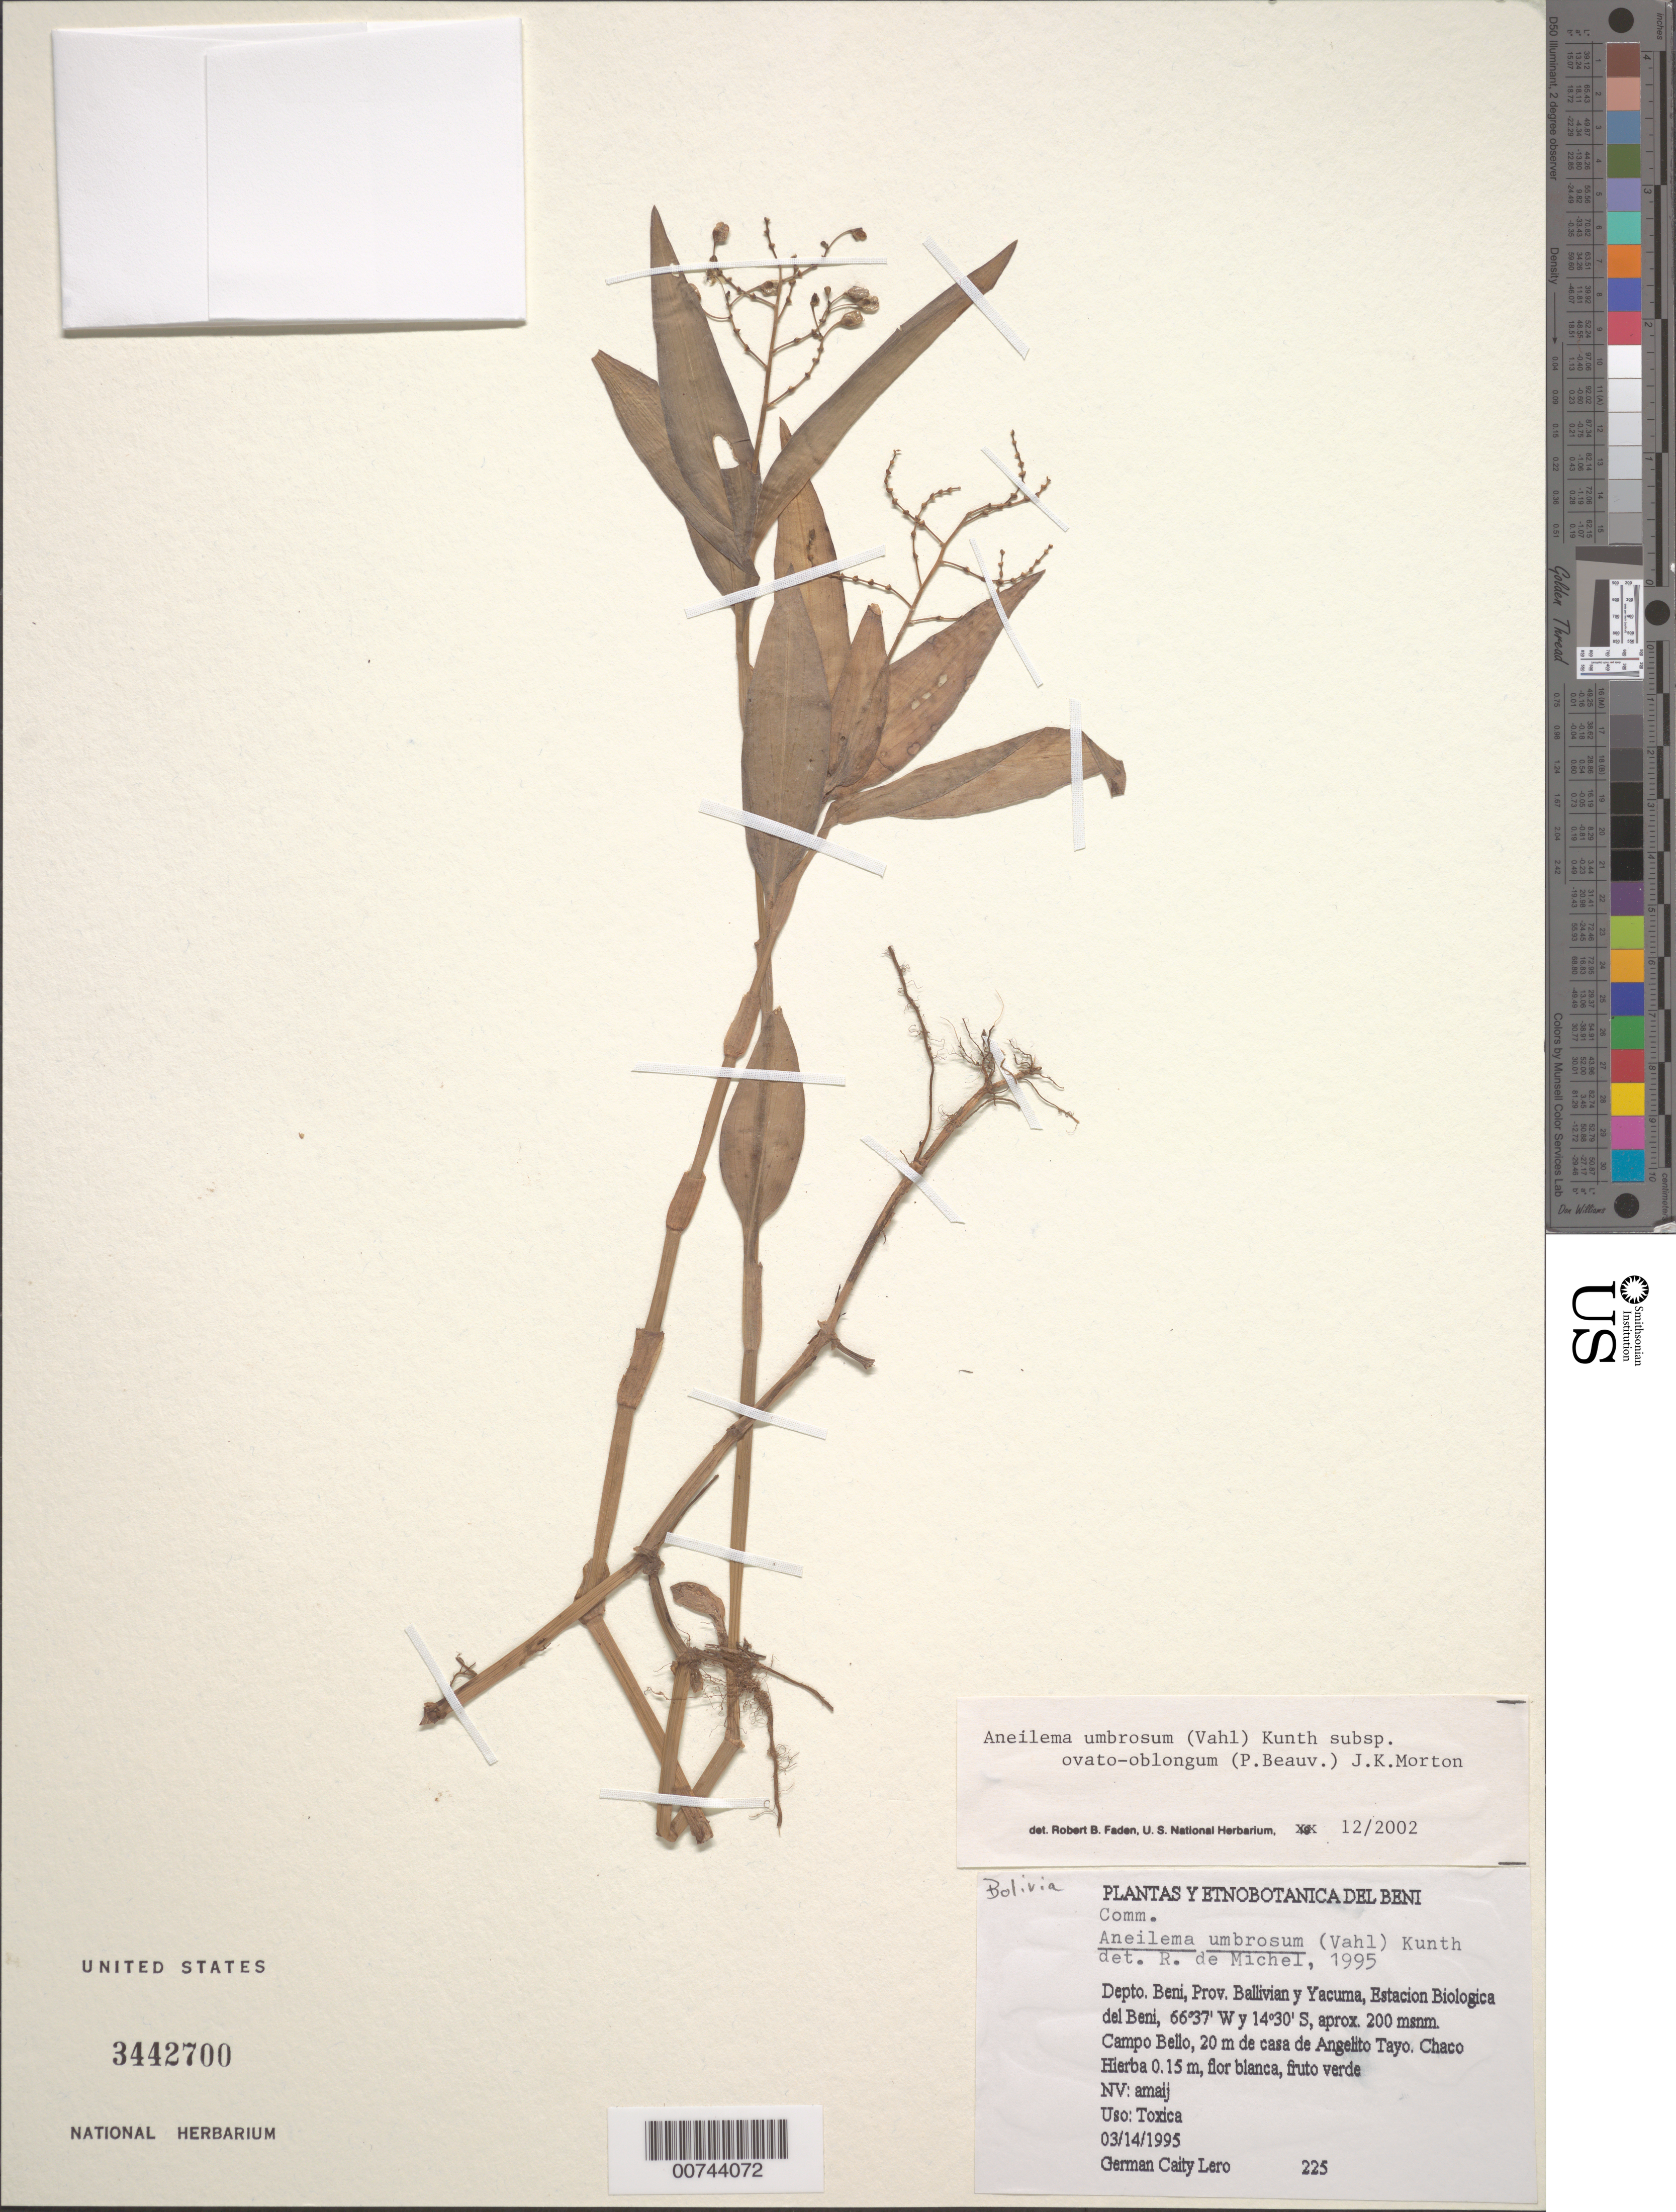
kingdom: Plantae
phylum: Tracheophyta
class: Liliopsida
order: Commelinales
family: Commelinaceae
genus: Aneilema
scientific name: Aneilema umbrosum subsp. ovato-oblongum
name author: (P. Beauv.) J.K. Morton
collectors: G. C. Lero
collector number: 225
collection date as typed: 14 Mar 1995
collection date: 1995-03-14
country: Bolivia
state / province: Beni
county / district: General José Ballivián / Yacuma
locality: Estacion Biologica del Beni.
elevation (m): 200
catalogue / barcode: US 3442700